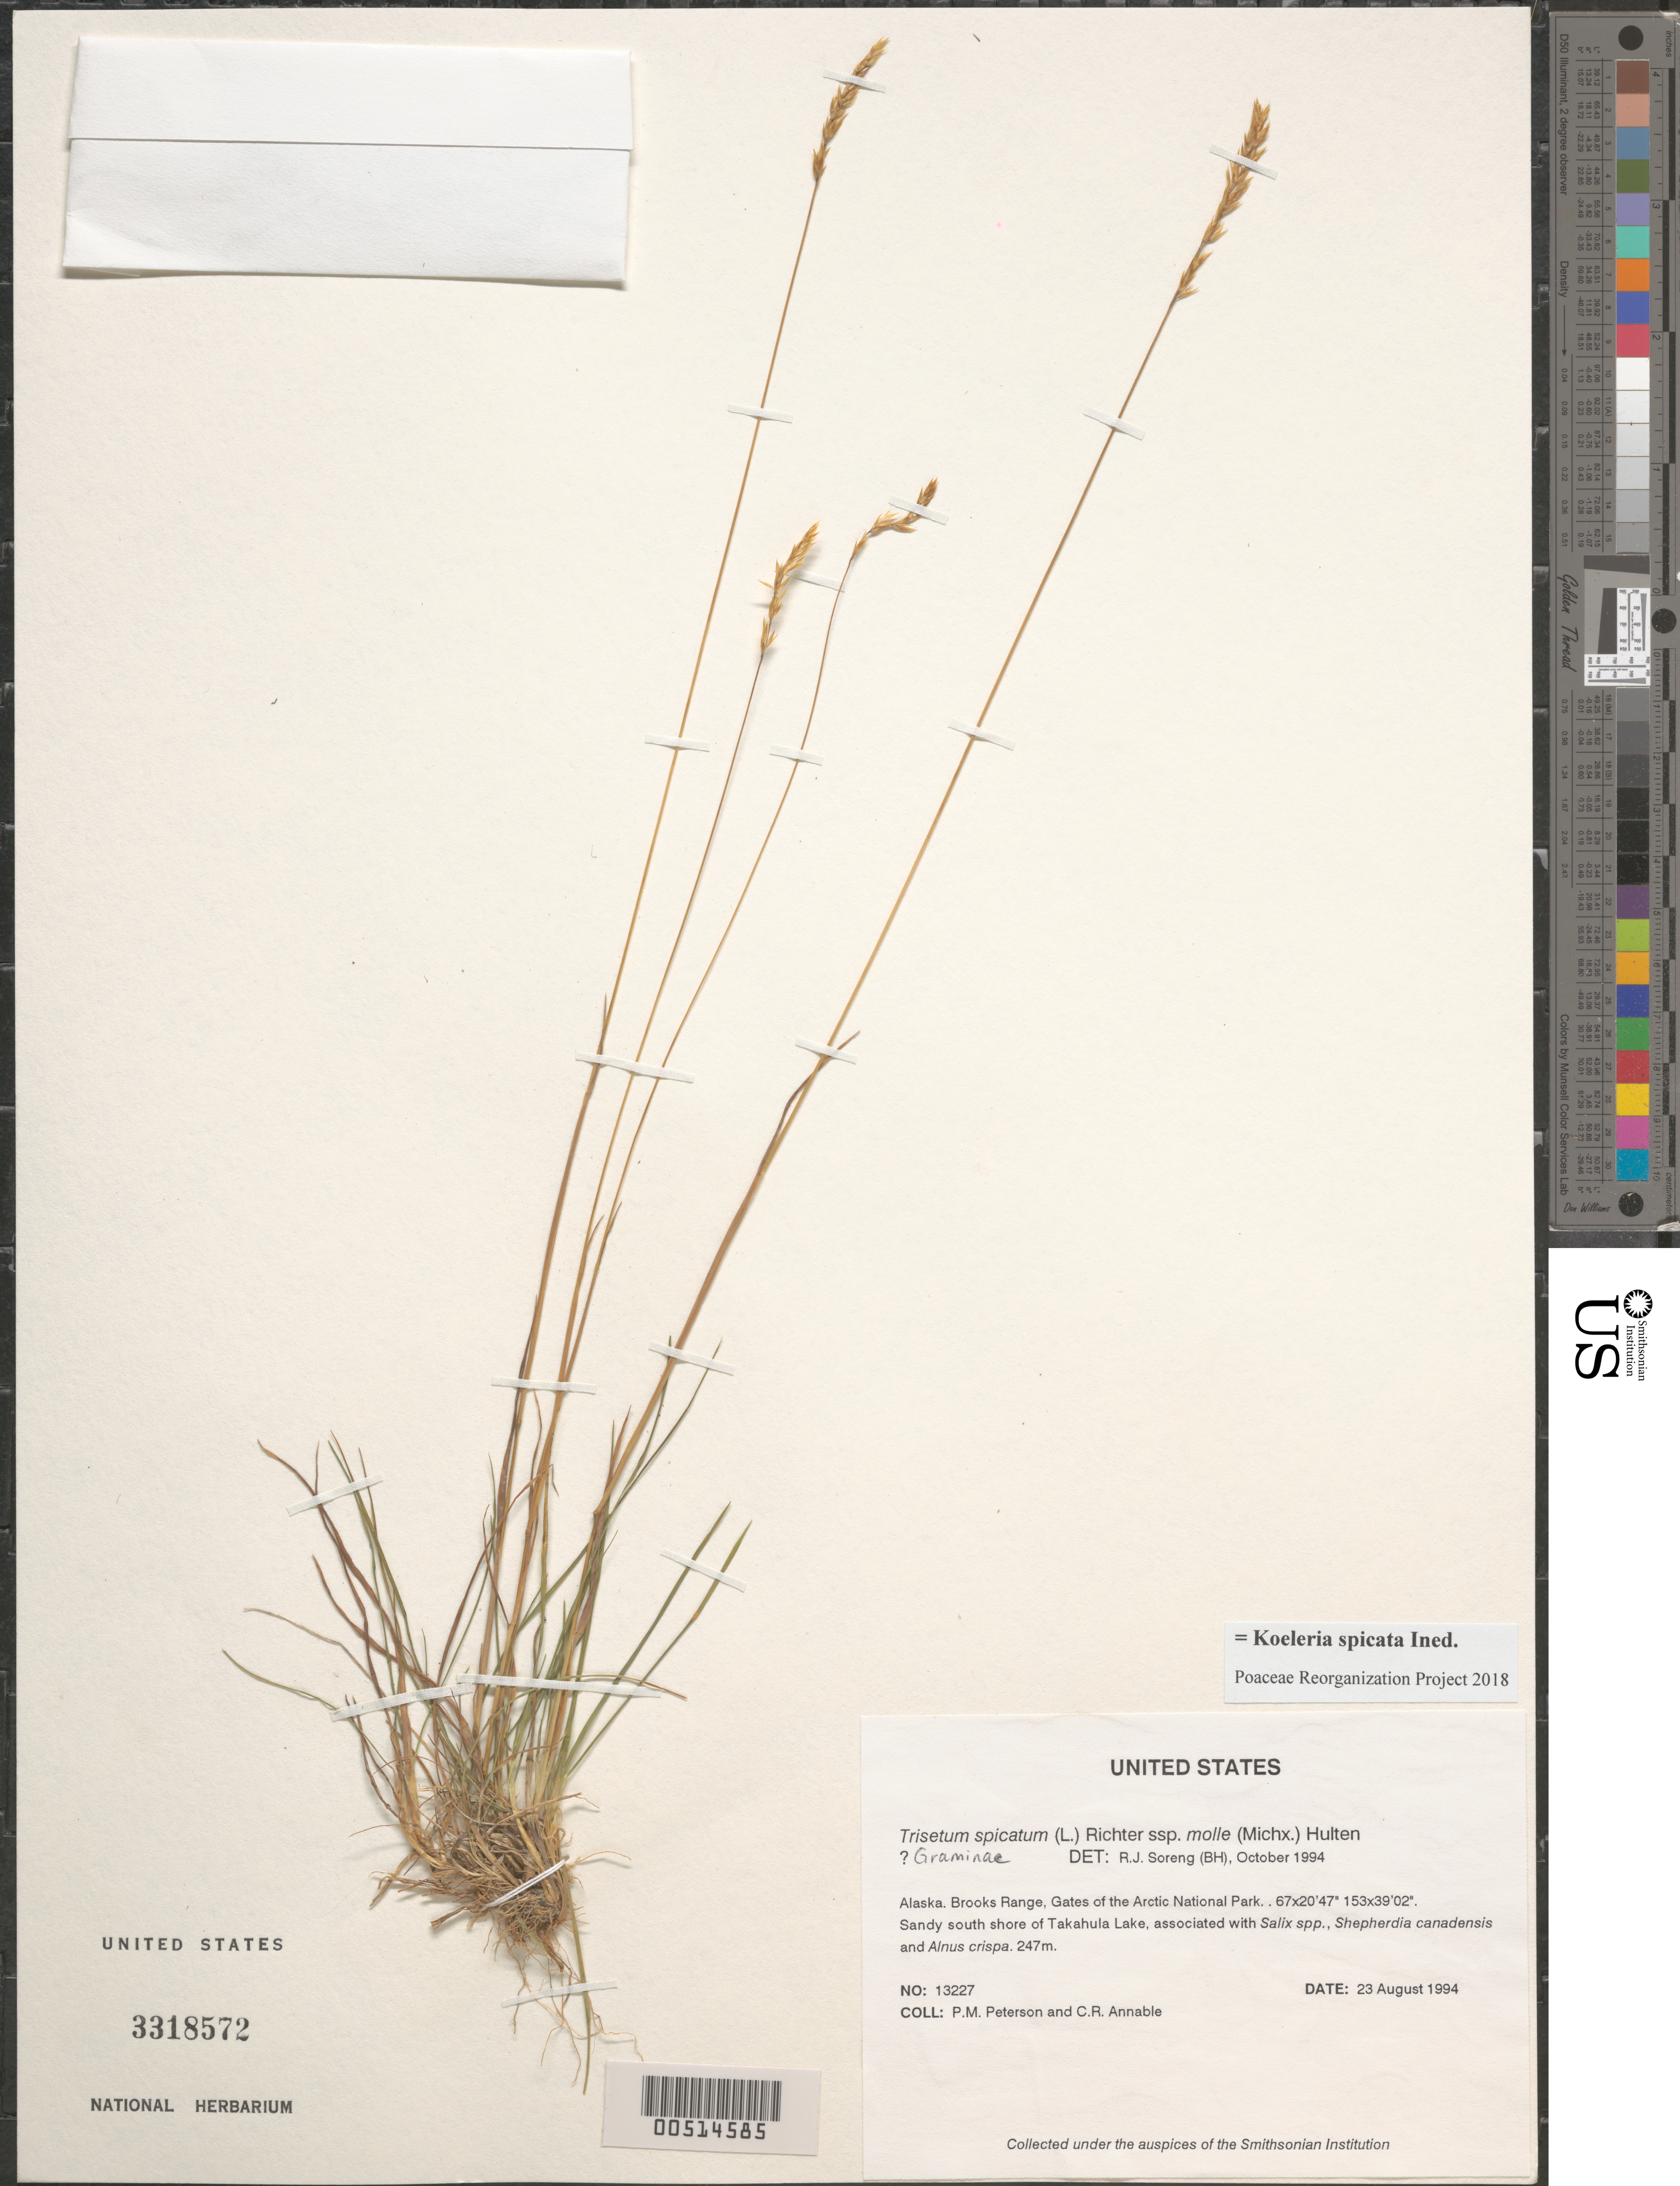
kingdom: Plantae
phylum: Tracheophyta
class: Liliopsida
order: Poales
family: Poaceae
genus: Koeleria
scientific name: Koeleria spicata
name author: (L.) Barberá et al.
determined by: Poaceae Reorganization Project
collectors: P. M. Peterson & C. R. Annable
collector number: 13227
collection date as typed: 23 Aug 1994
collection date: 1994-08-23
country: United States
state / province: Alaska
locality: Brooks Range, Gates of the Arctic National Park.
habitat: Sandy south shore of Takahula Lake, associated with {Salix spp.}, {Shepherdia canadensis} and {Alnus crispa}.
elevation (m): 247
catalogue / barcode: US 3318572